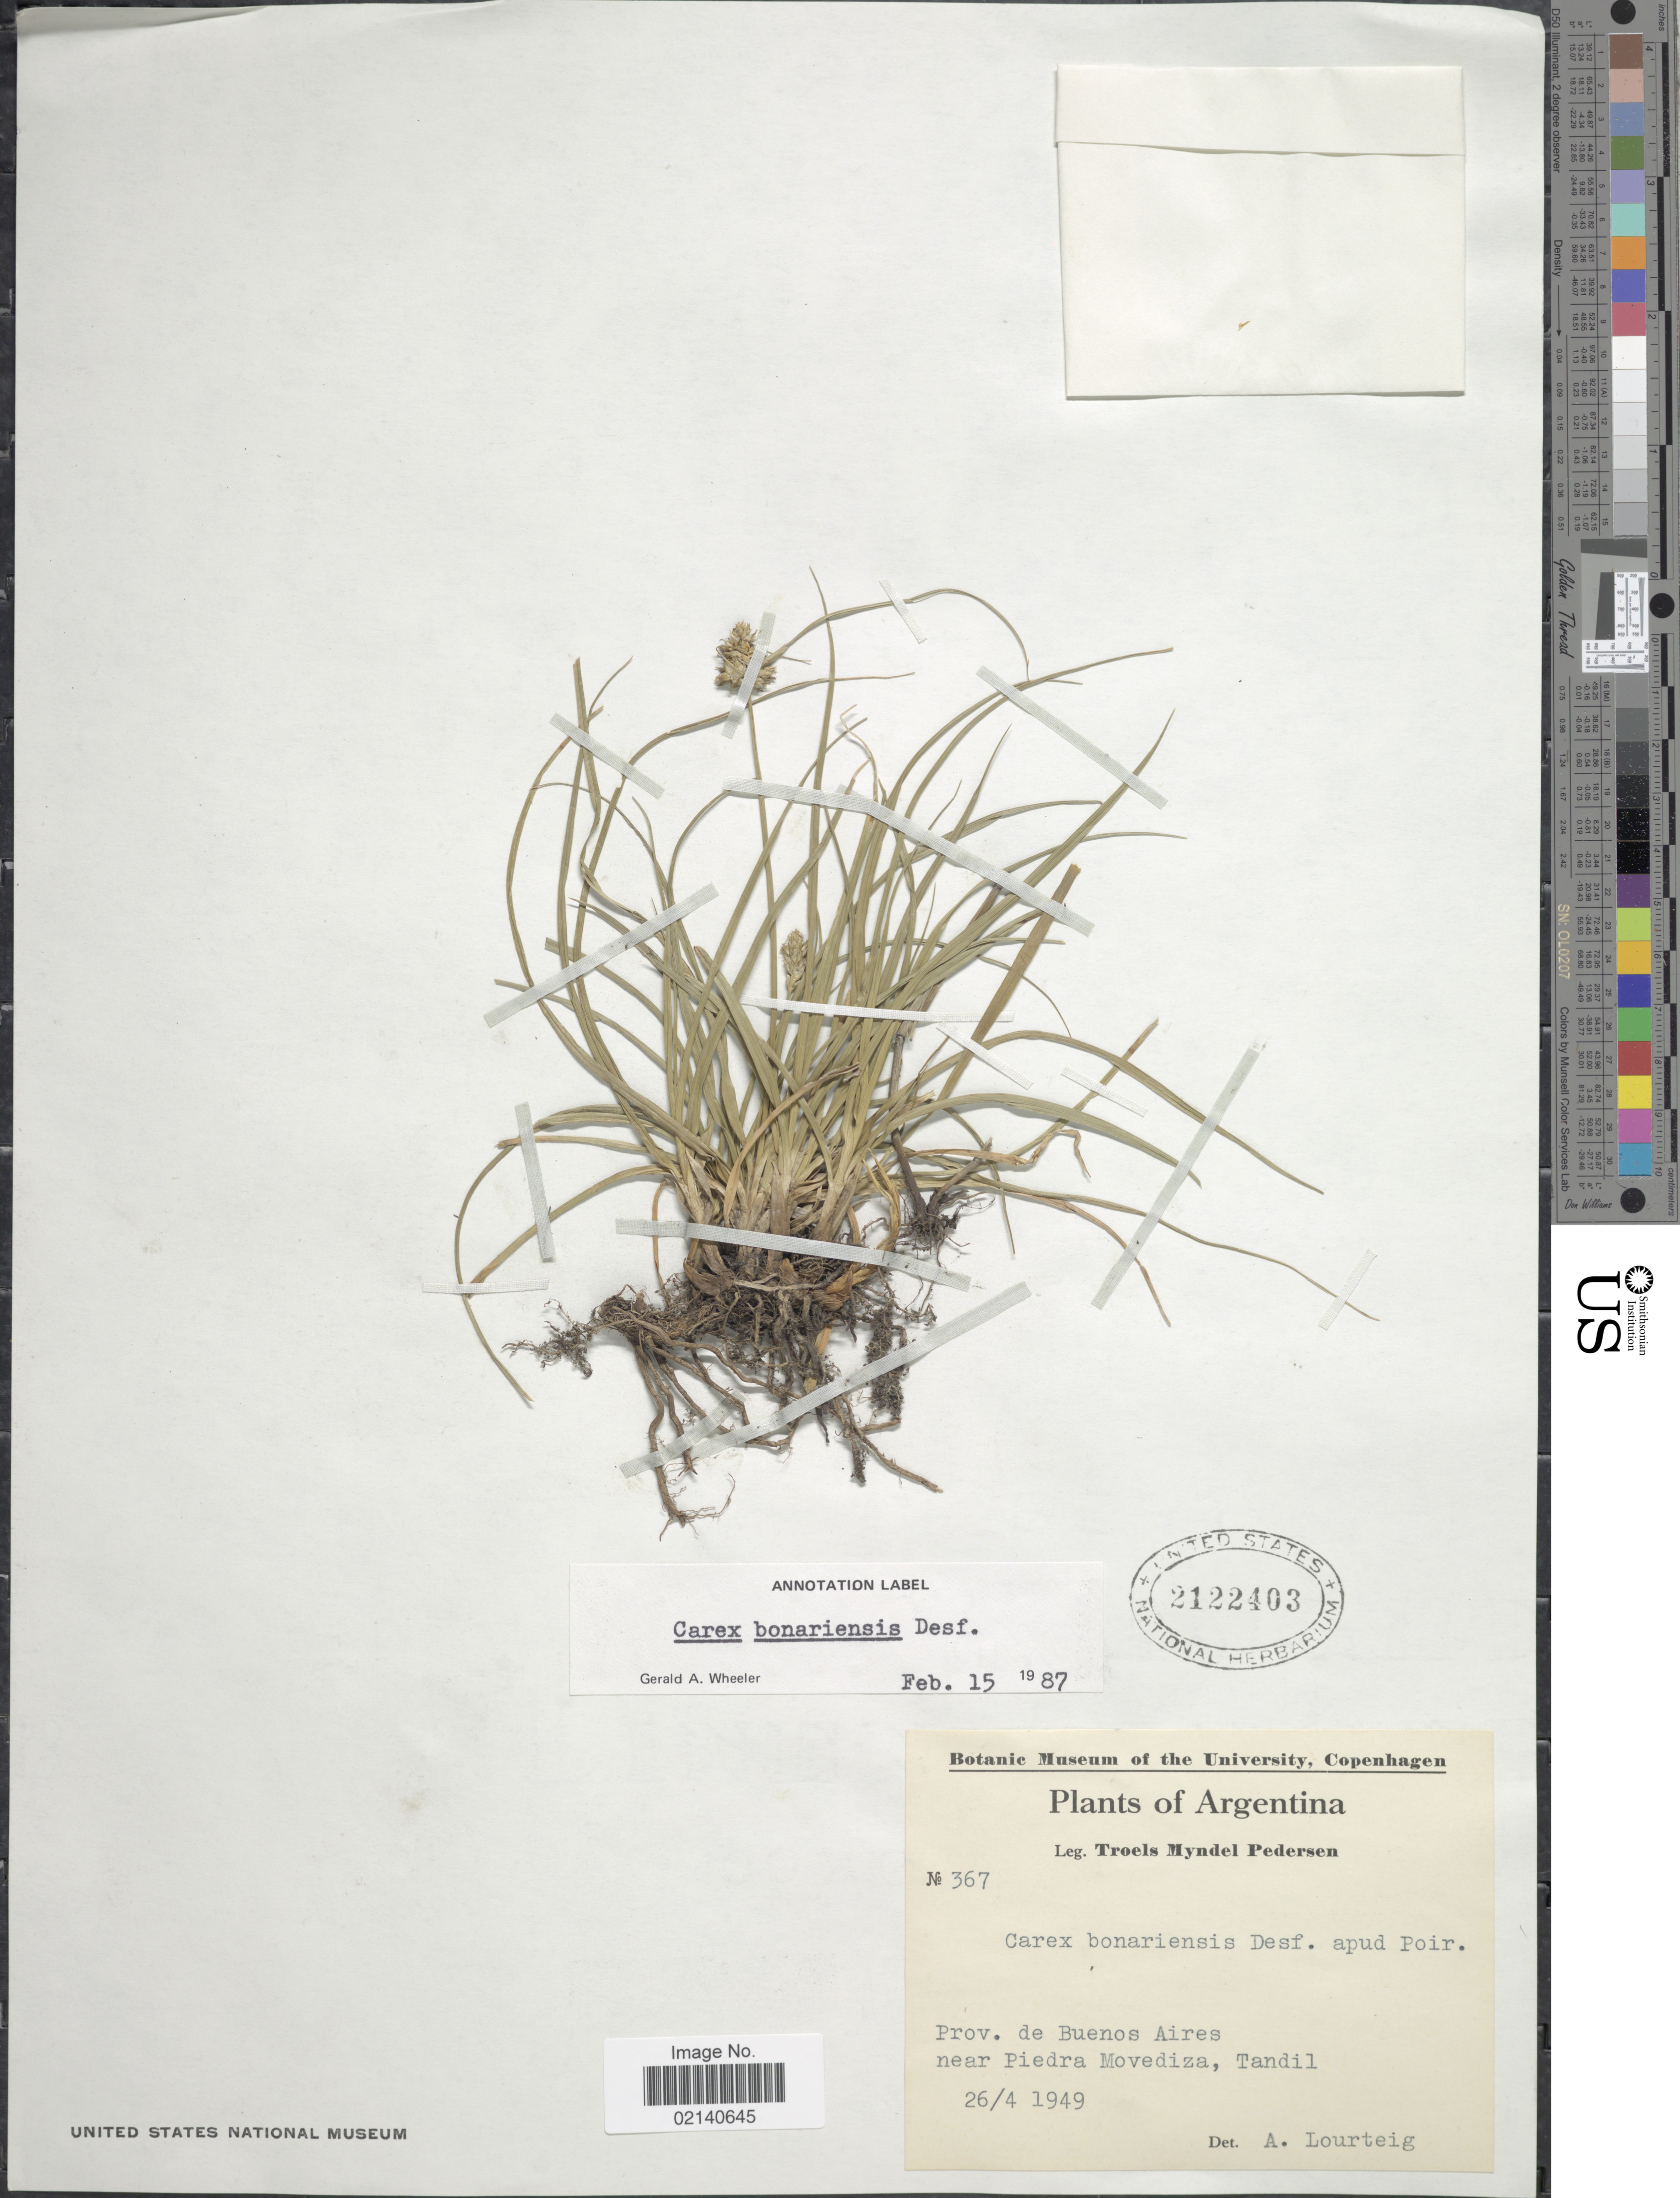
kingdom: Plantae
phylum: Tracheophyta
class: Liliopsida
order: Poales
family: Cyperaceae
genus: Carex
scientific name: Carex bonariensis var. bonariensis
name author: Desf. ex Poir.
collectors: T. Pederson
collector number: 367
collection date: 1949-04-26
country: Argentina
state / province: Buenos Aires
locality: Near Piedra Movediza, Tandil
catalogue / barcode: US 2122403